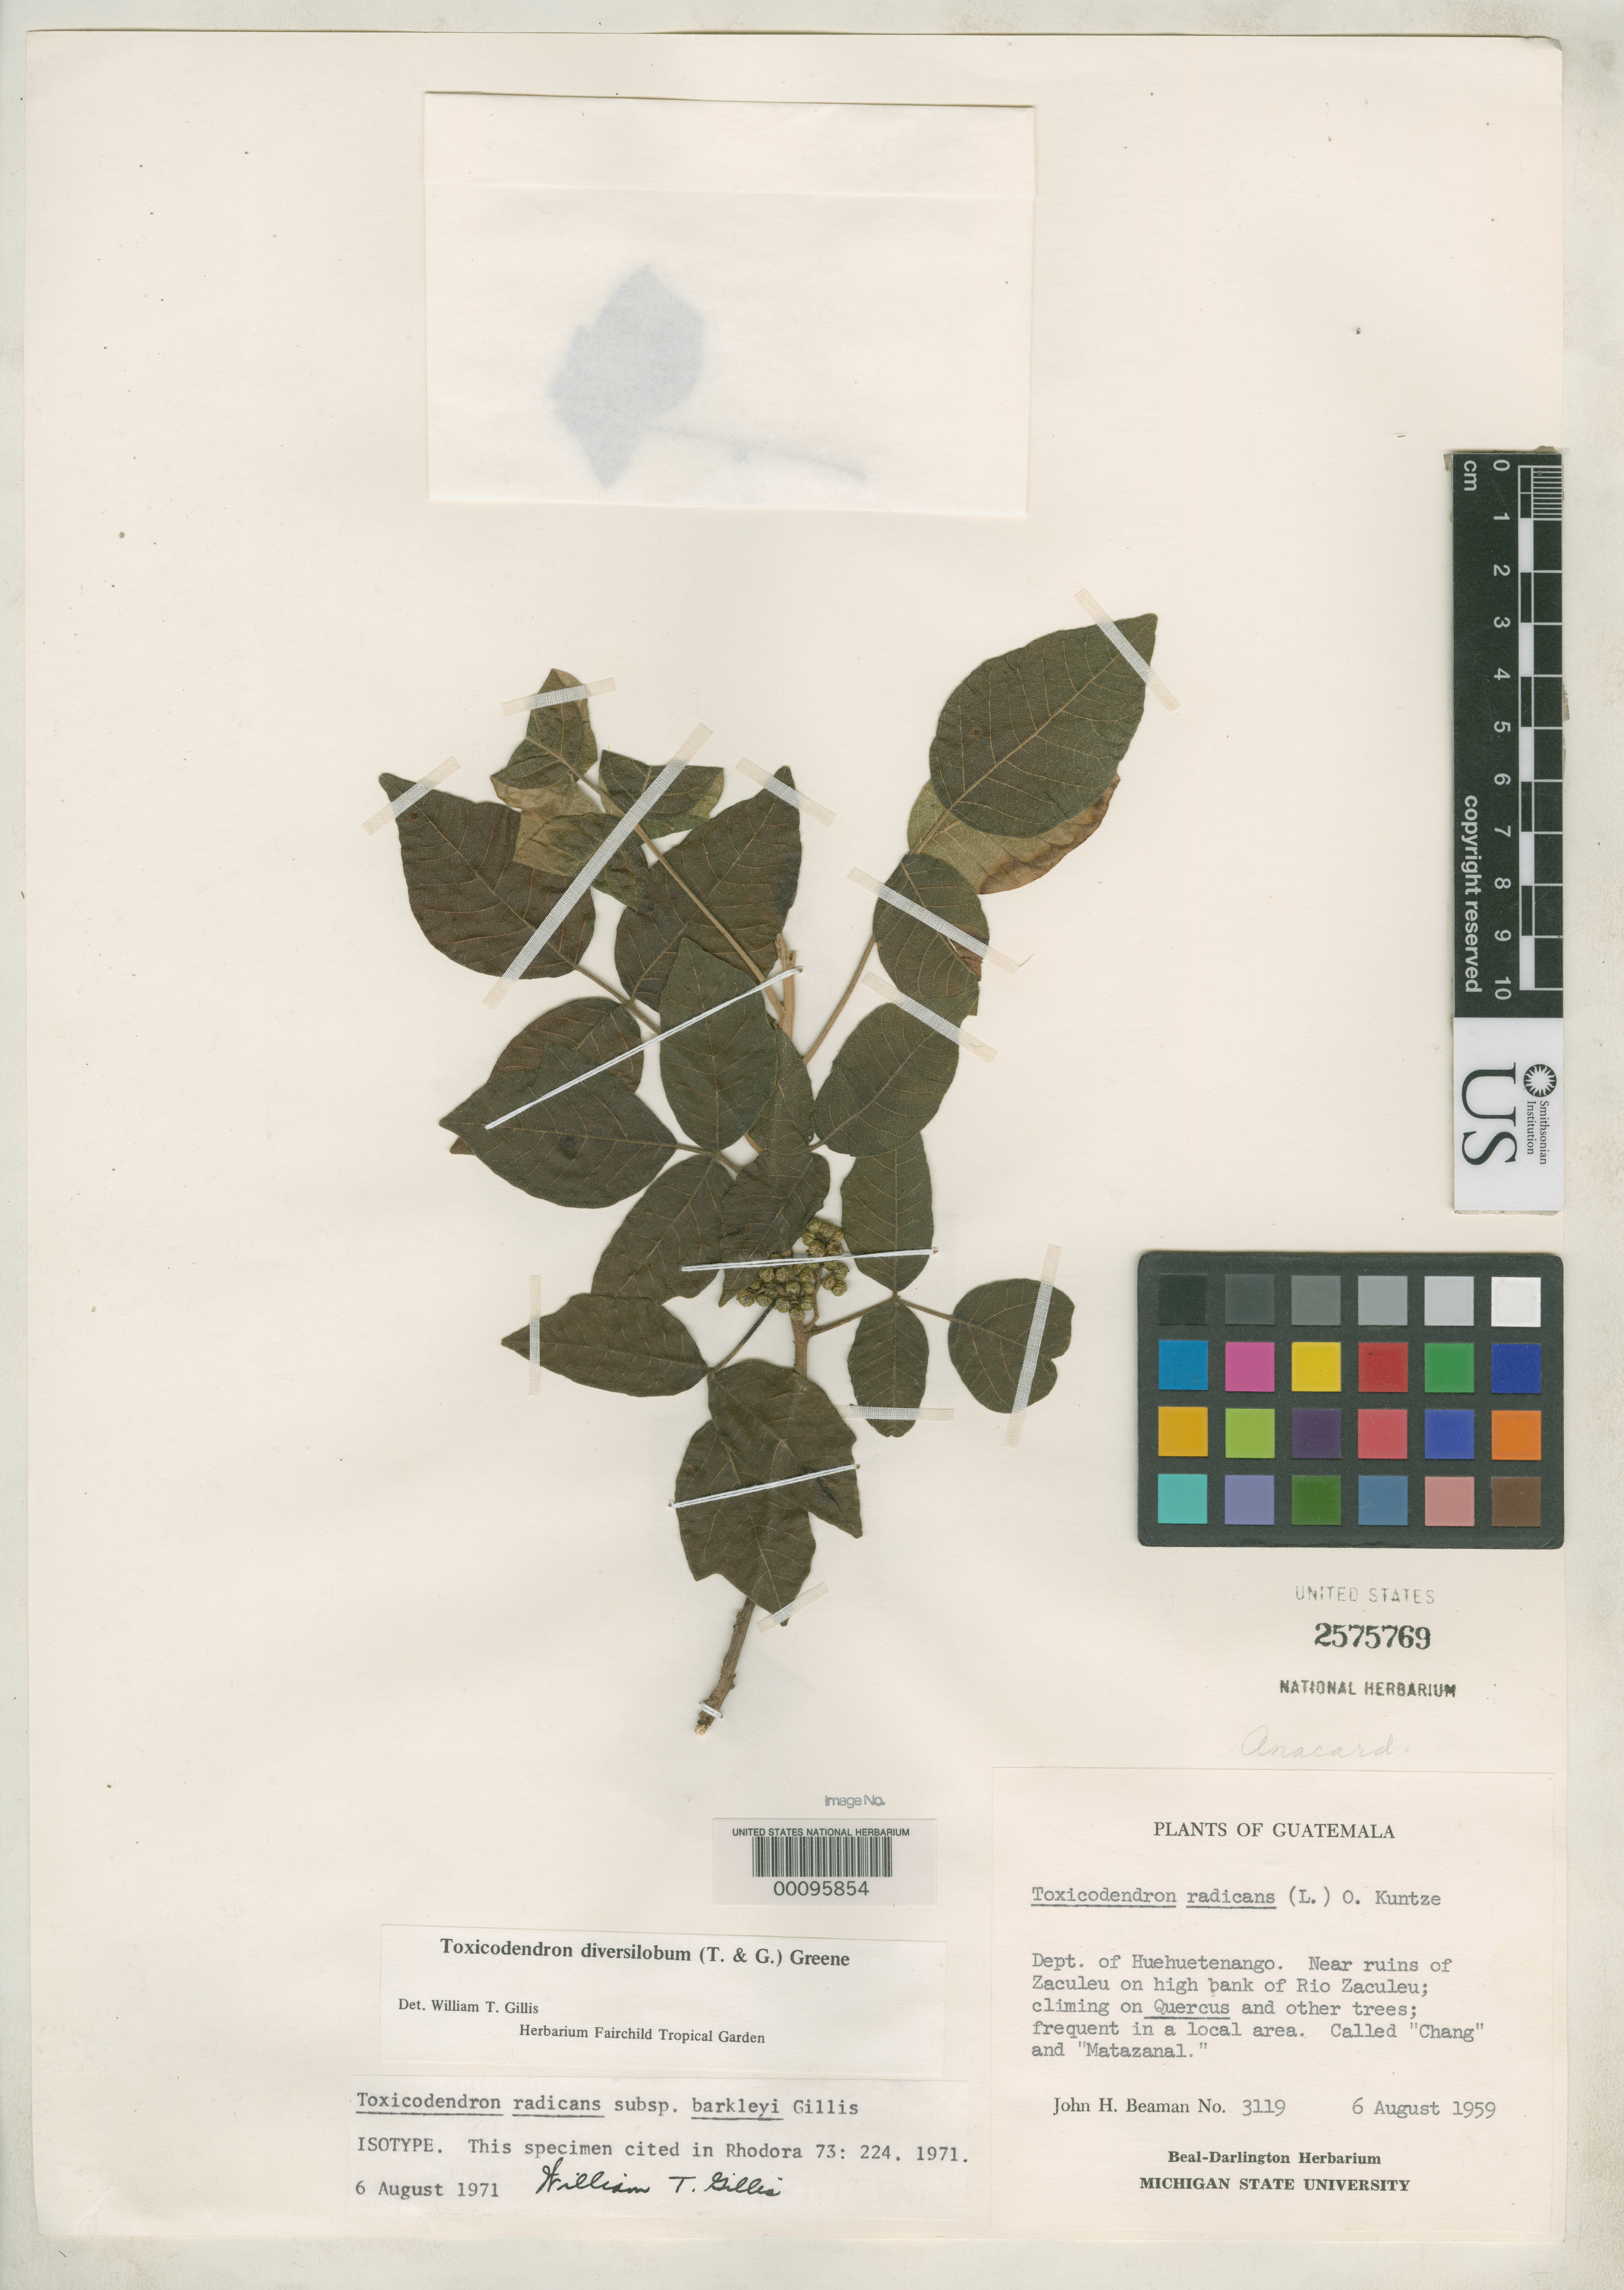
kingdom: Plantae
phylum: Tracheophyta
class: Magnoliopsida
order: Sapindales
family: Anacardiaceae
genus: Toxicodendron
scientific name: Toxicodendron radicans subsp. barkleyi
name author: Gillis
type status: Isotype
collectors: J. H. Beaman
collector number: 3119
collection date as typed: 06 Aug 1959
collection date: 1959-08-06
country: Guatemala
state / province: Huehuetenango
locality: Near ruins of Zaculeu on high bank of Rio Zaculeu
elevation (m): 1850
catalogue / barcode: US 2575769